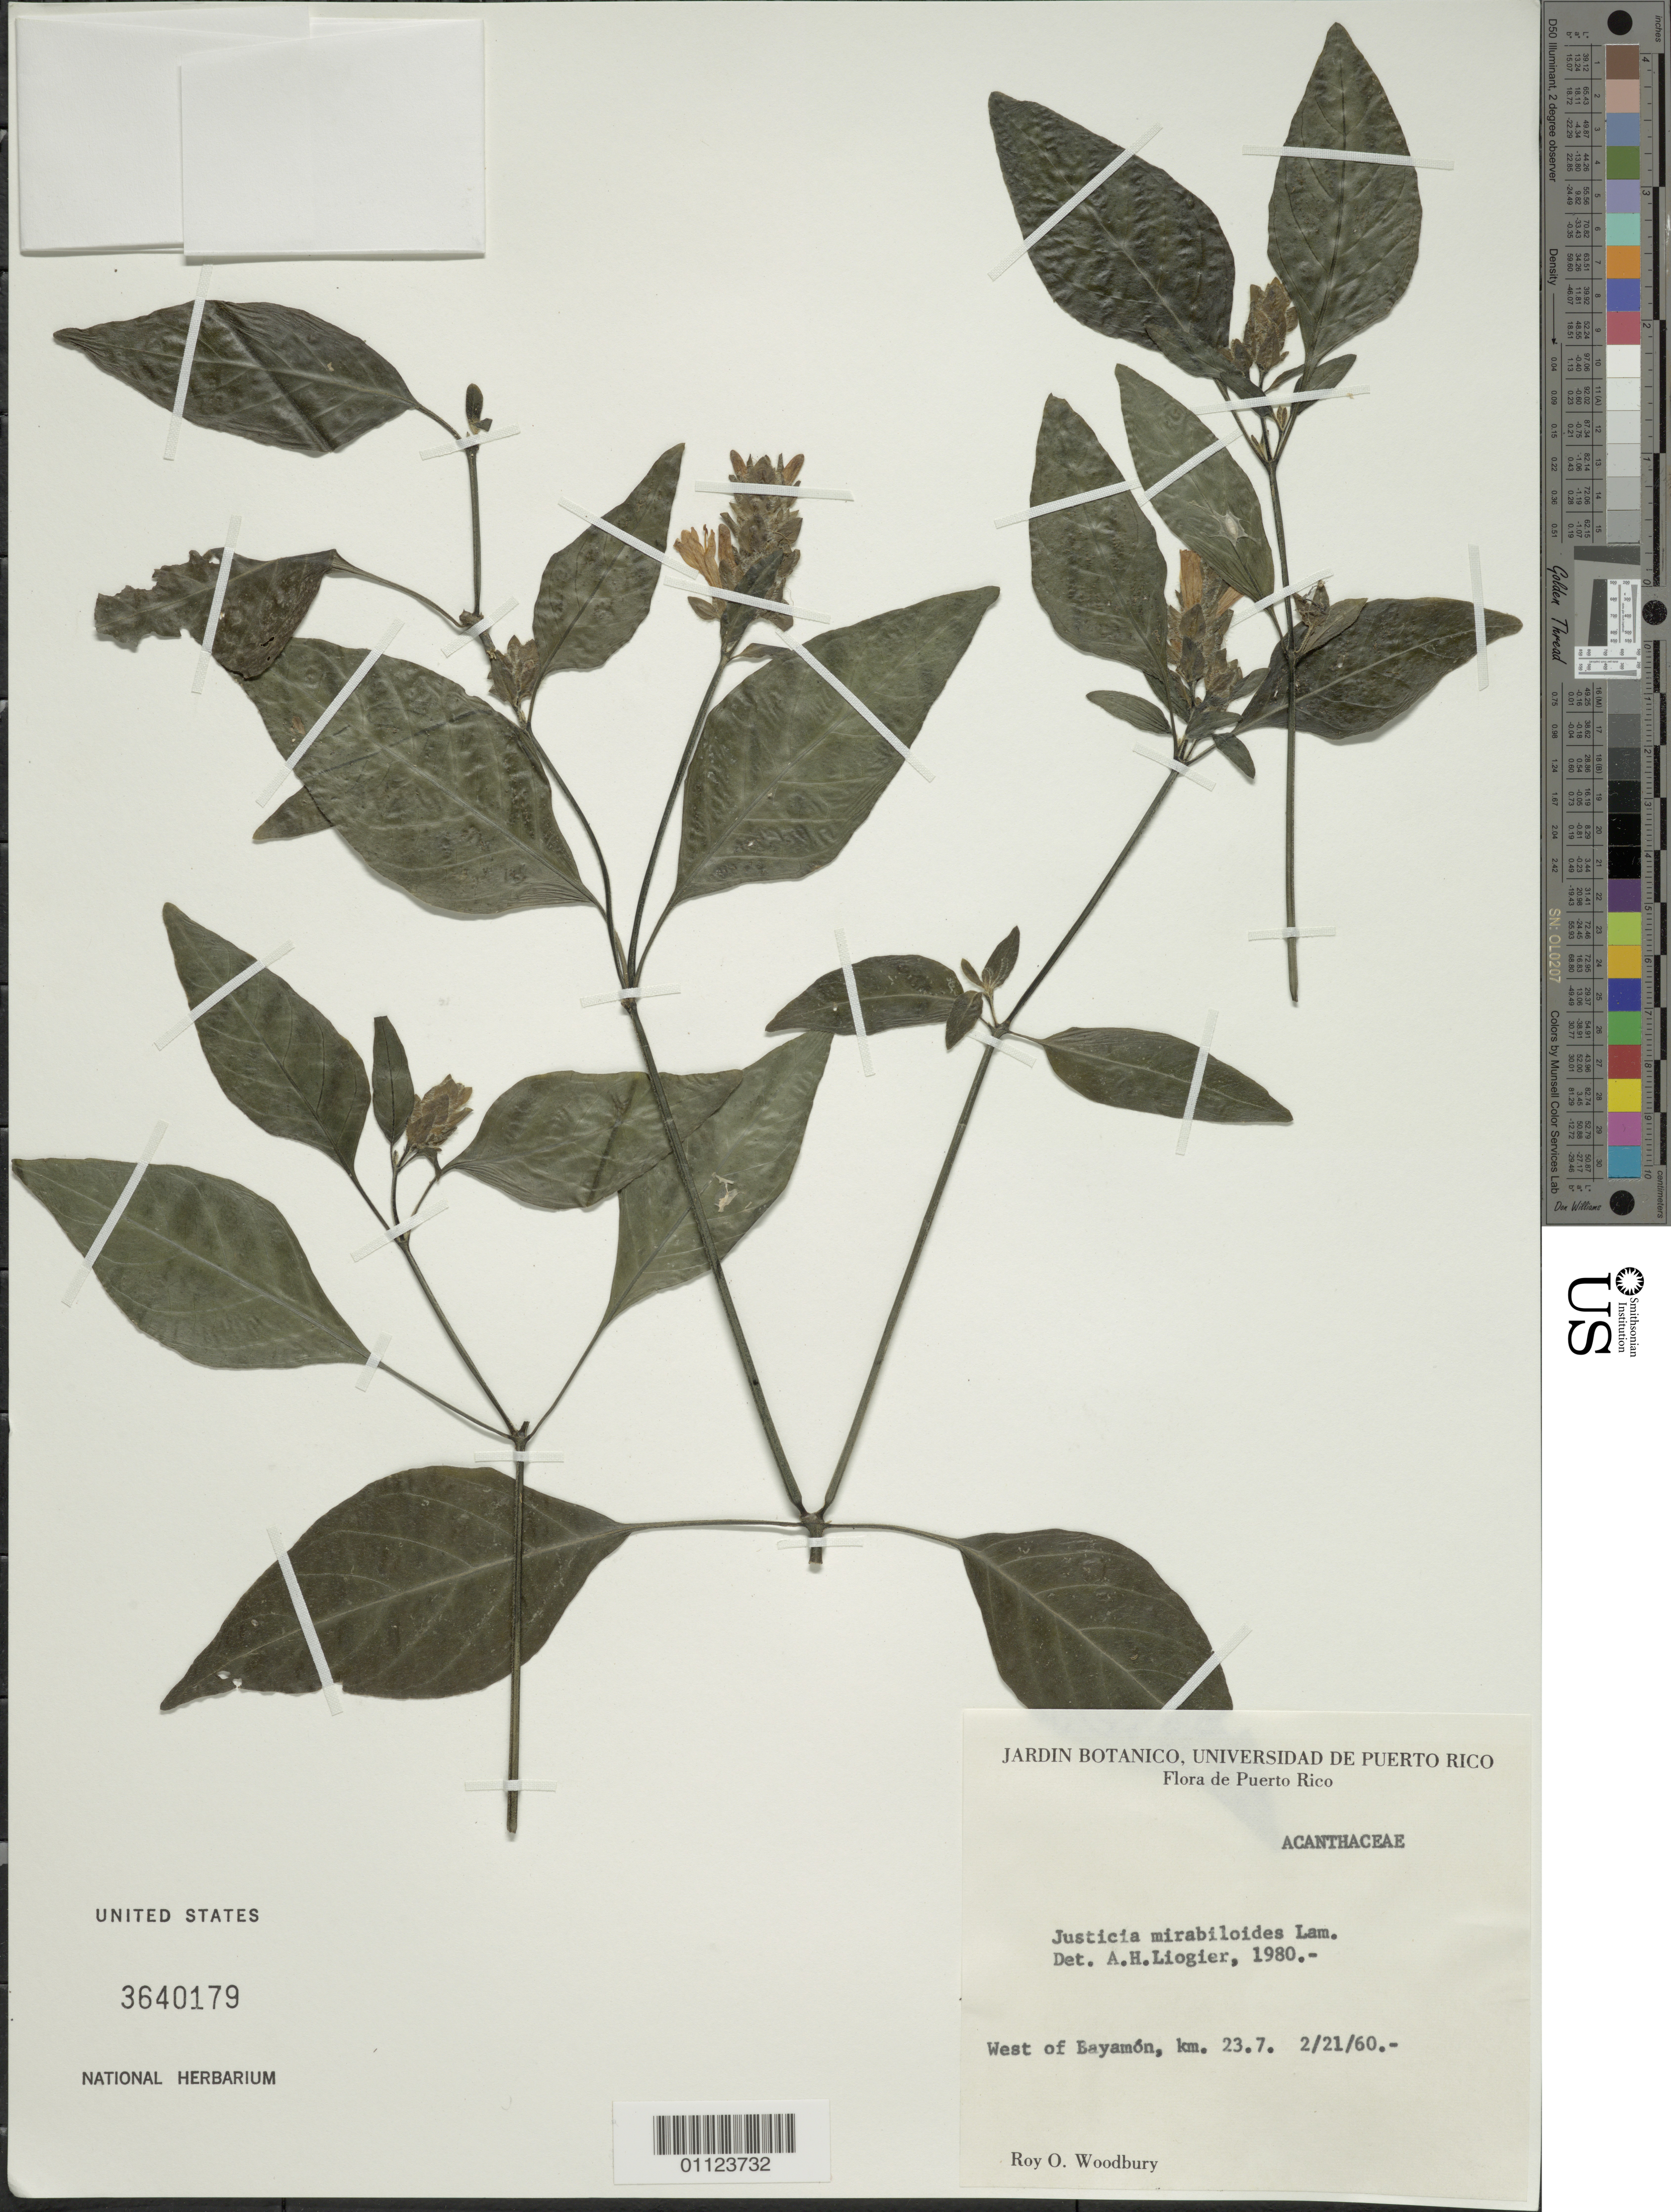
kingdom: Plantae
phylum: Tracheophyta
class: Magnoliopsida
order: Lamiales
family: Acanthaceae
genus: Justicia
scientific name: Justicia mirabiloides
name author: Lam.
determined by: Liogier, Alain H.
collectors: R. O. Woodbury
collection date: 1960-01-21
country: Puerto Rico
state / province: Bayamón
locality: West of Bayamón, km 23.7.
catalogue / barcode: US 3640179